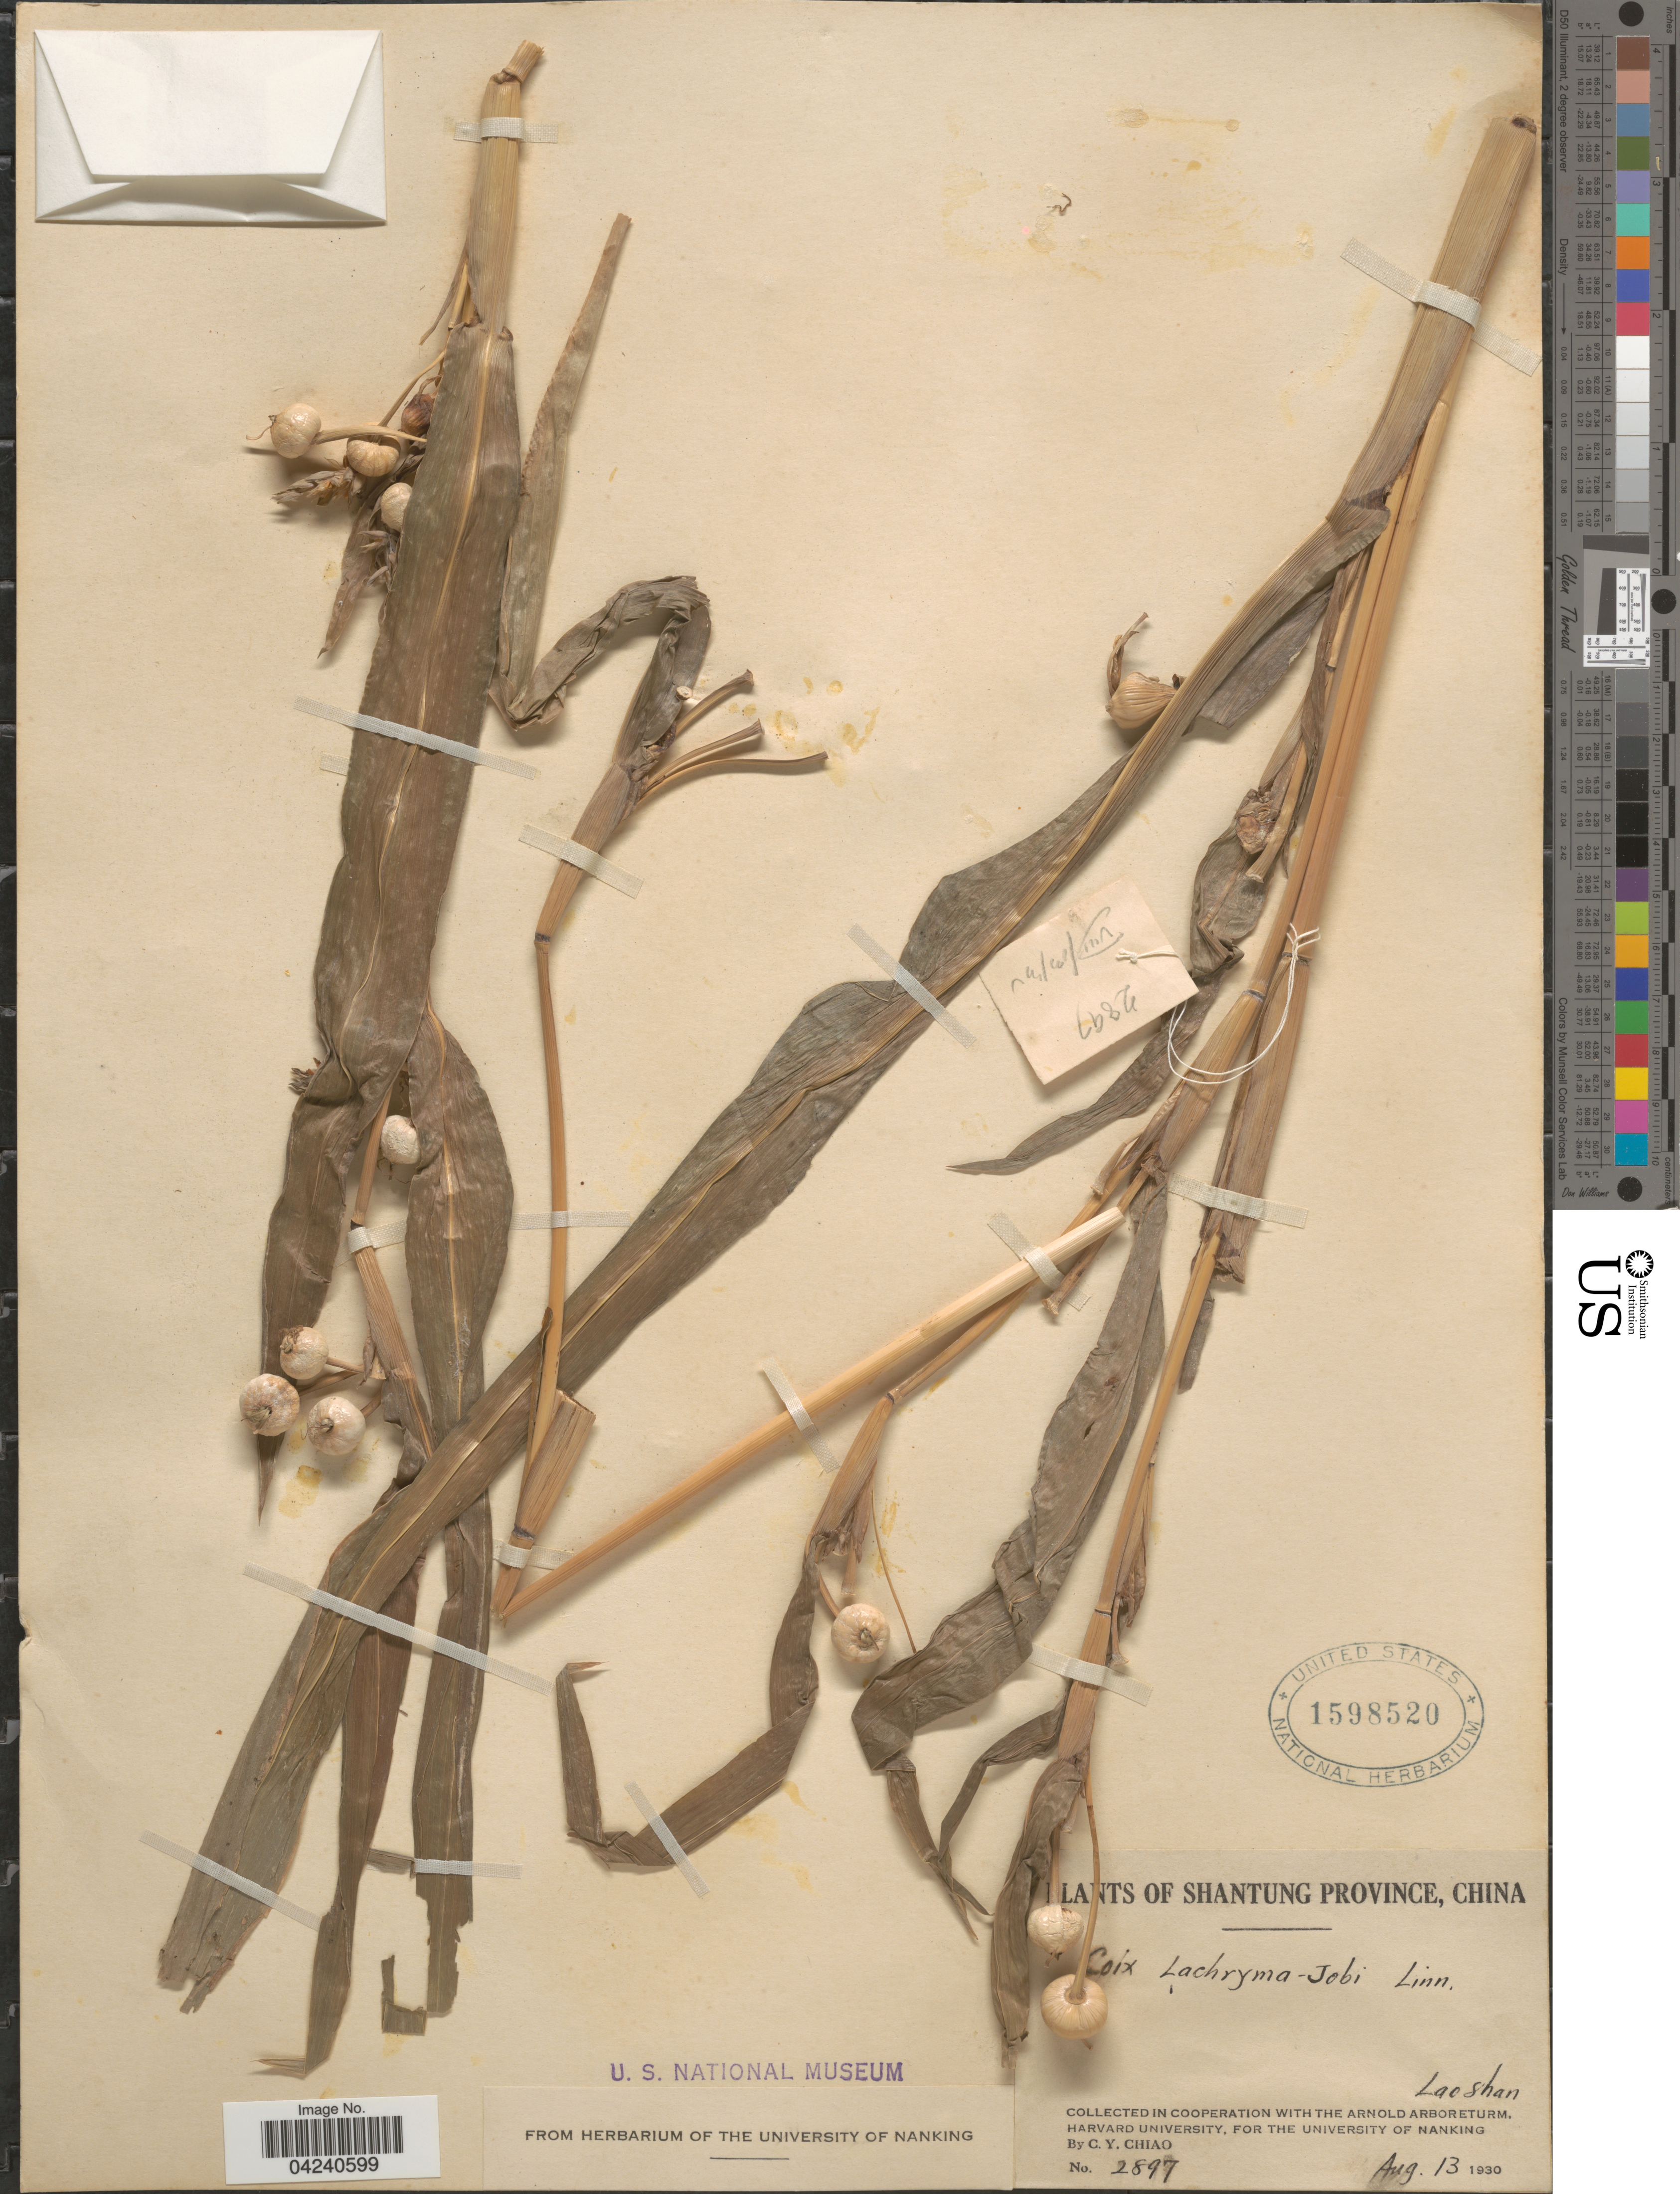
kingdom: Plantae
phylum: Tracheophyta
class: Liliopsida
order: Poales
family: Poaceae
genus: Coix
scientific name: Coix lacryma-jobi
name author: L.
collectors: C. Y. Chiao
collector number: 2897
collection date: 1930-08-13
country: China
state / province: Shandong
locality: Shantung Province. Lao Shan.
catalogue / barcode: US 1598520